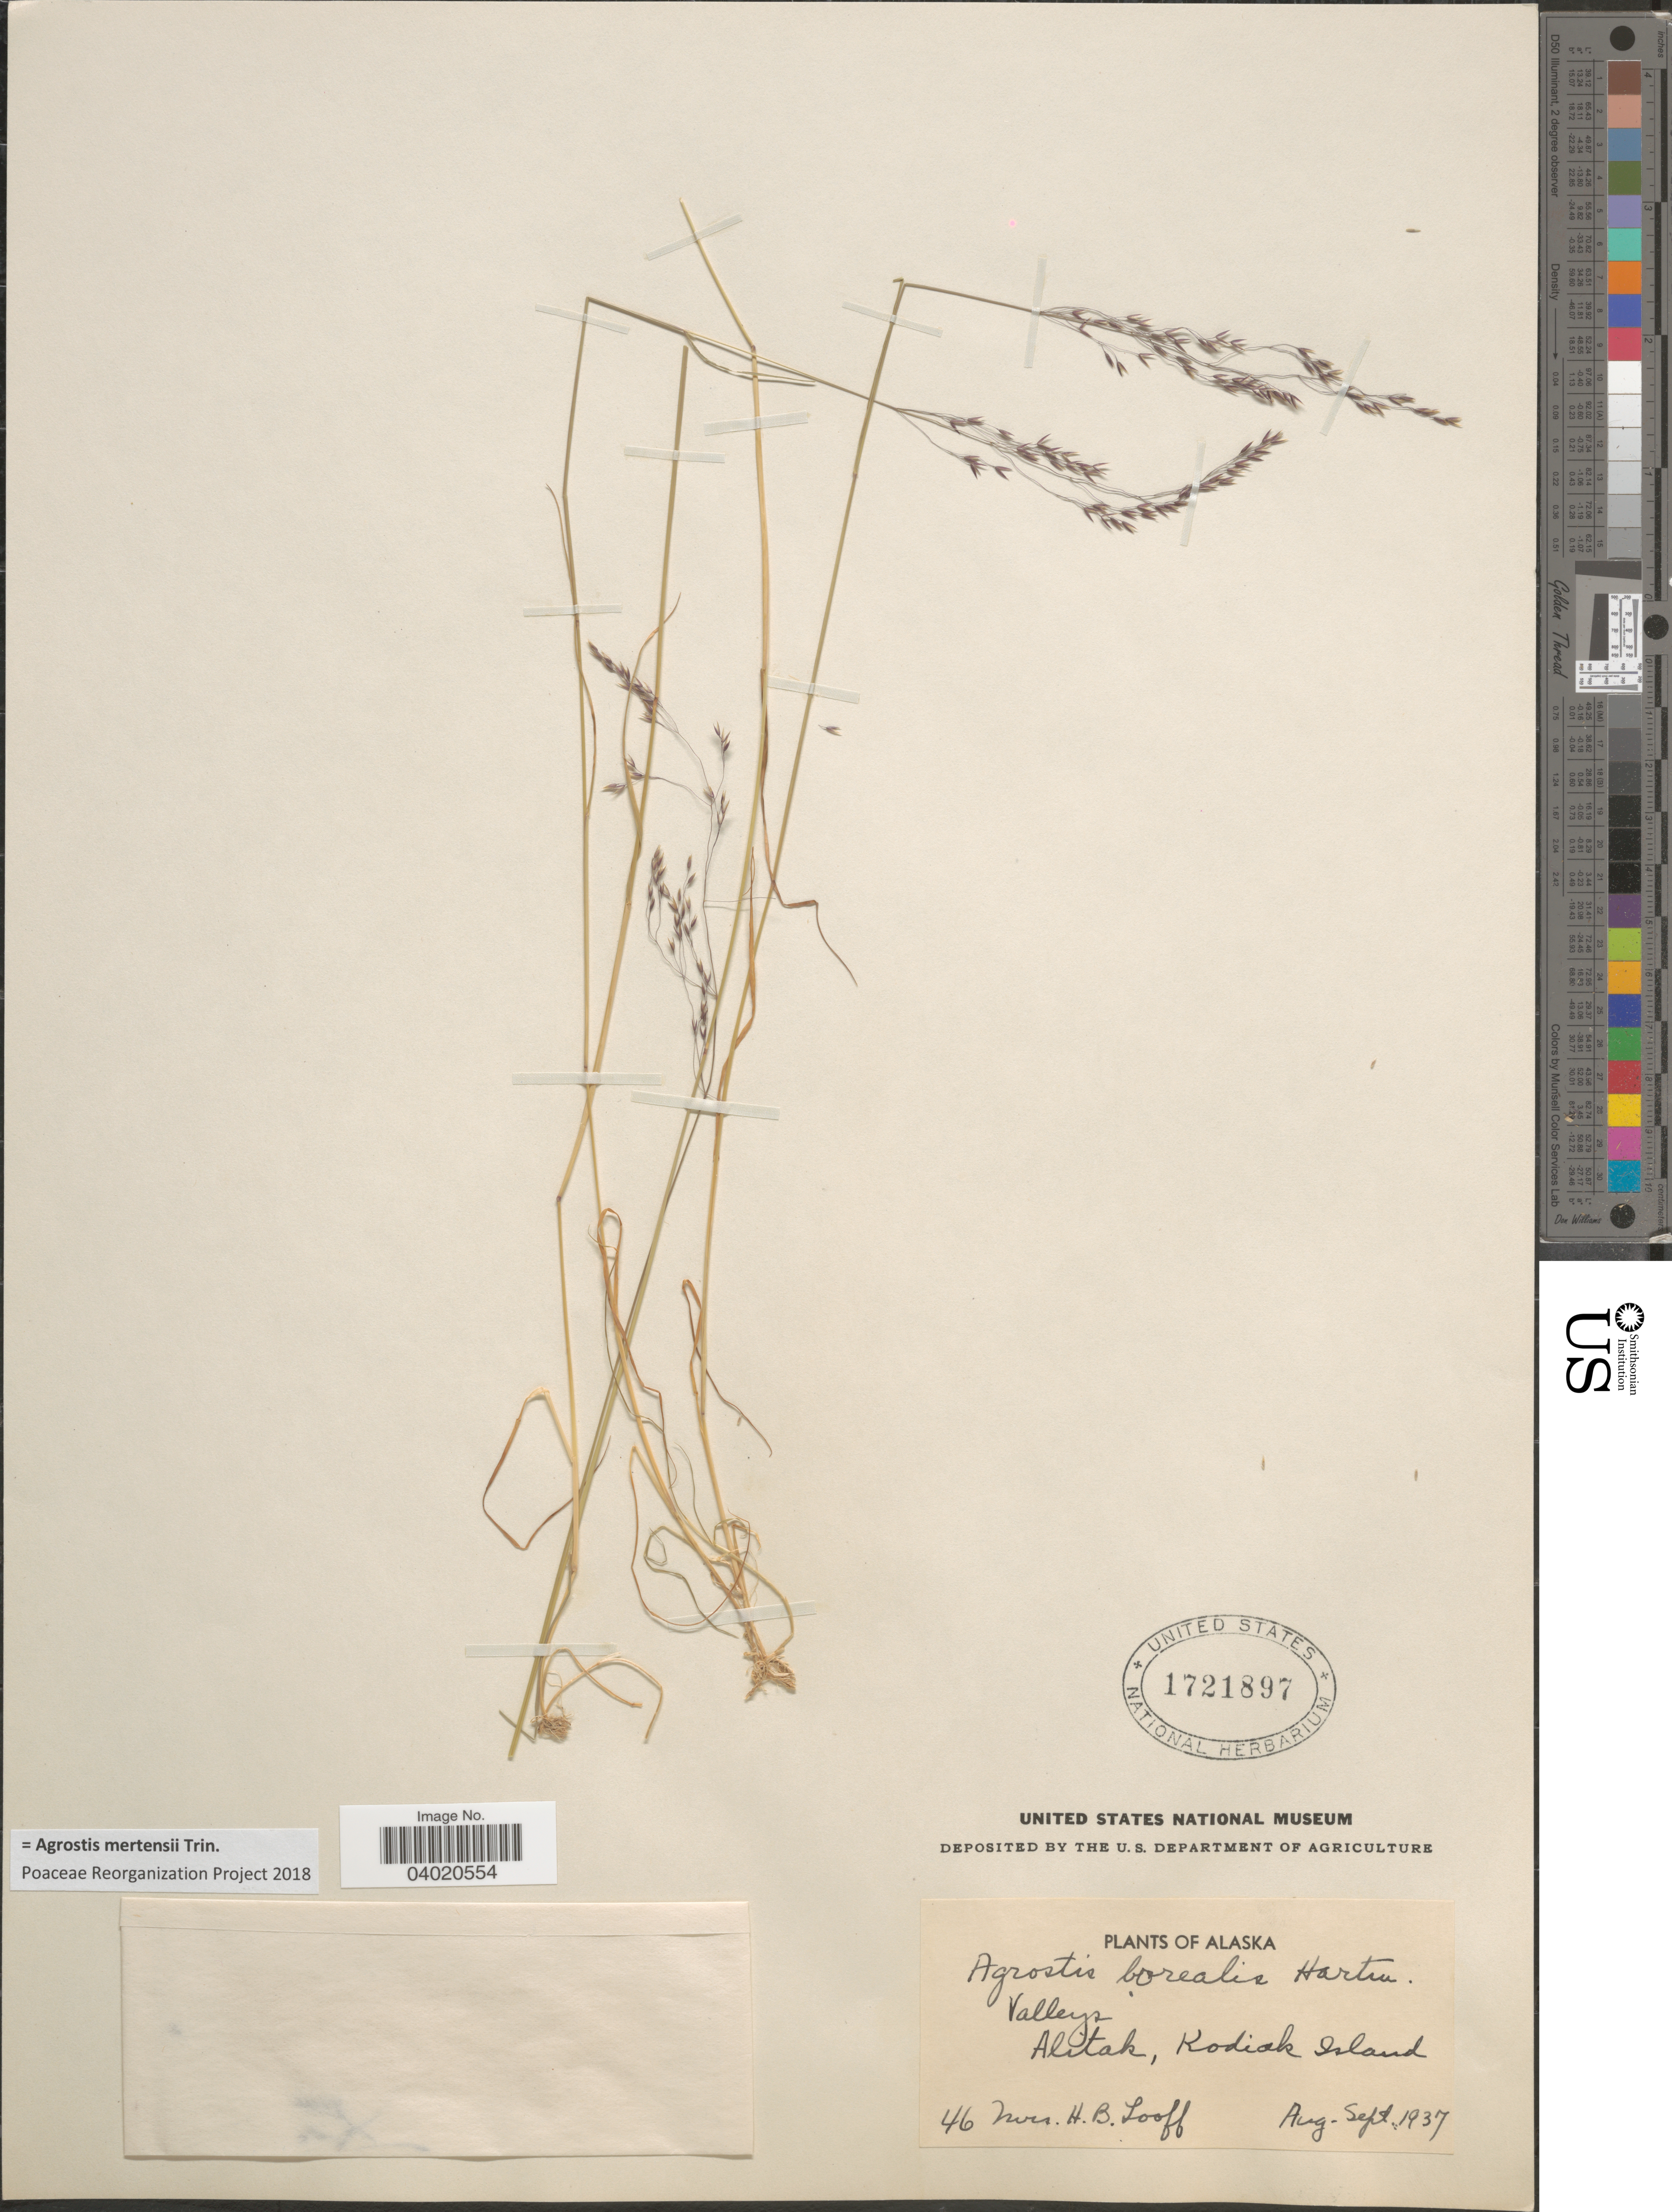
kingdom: Plantae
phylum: Tracheophyta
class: Liliopsida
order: Poales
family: Poaceae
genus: Agrostis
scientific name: Agrostis mertensii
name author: Trin.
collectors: H. Looff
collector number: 46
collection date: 1937-08/1937-09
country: United States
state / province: Alaska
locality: Valleys Alitak, Kodiak Island.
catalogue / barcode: US 1721897